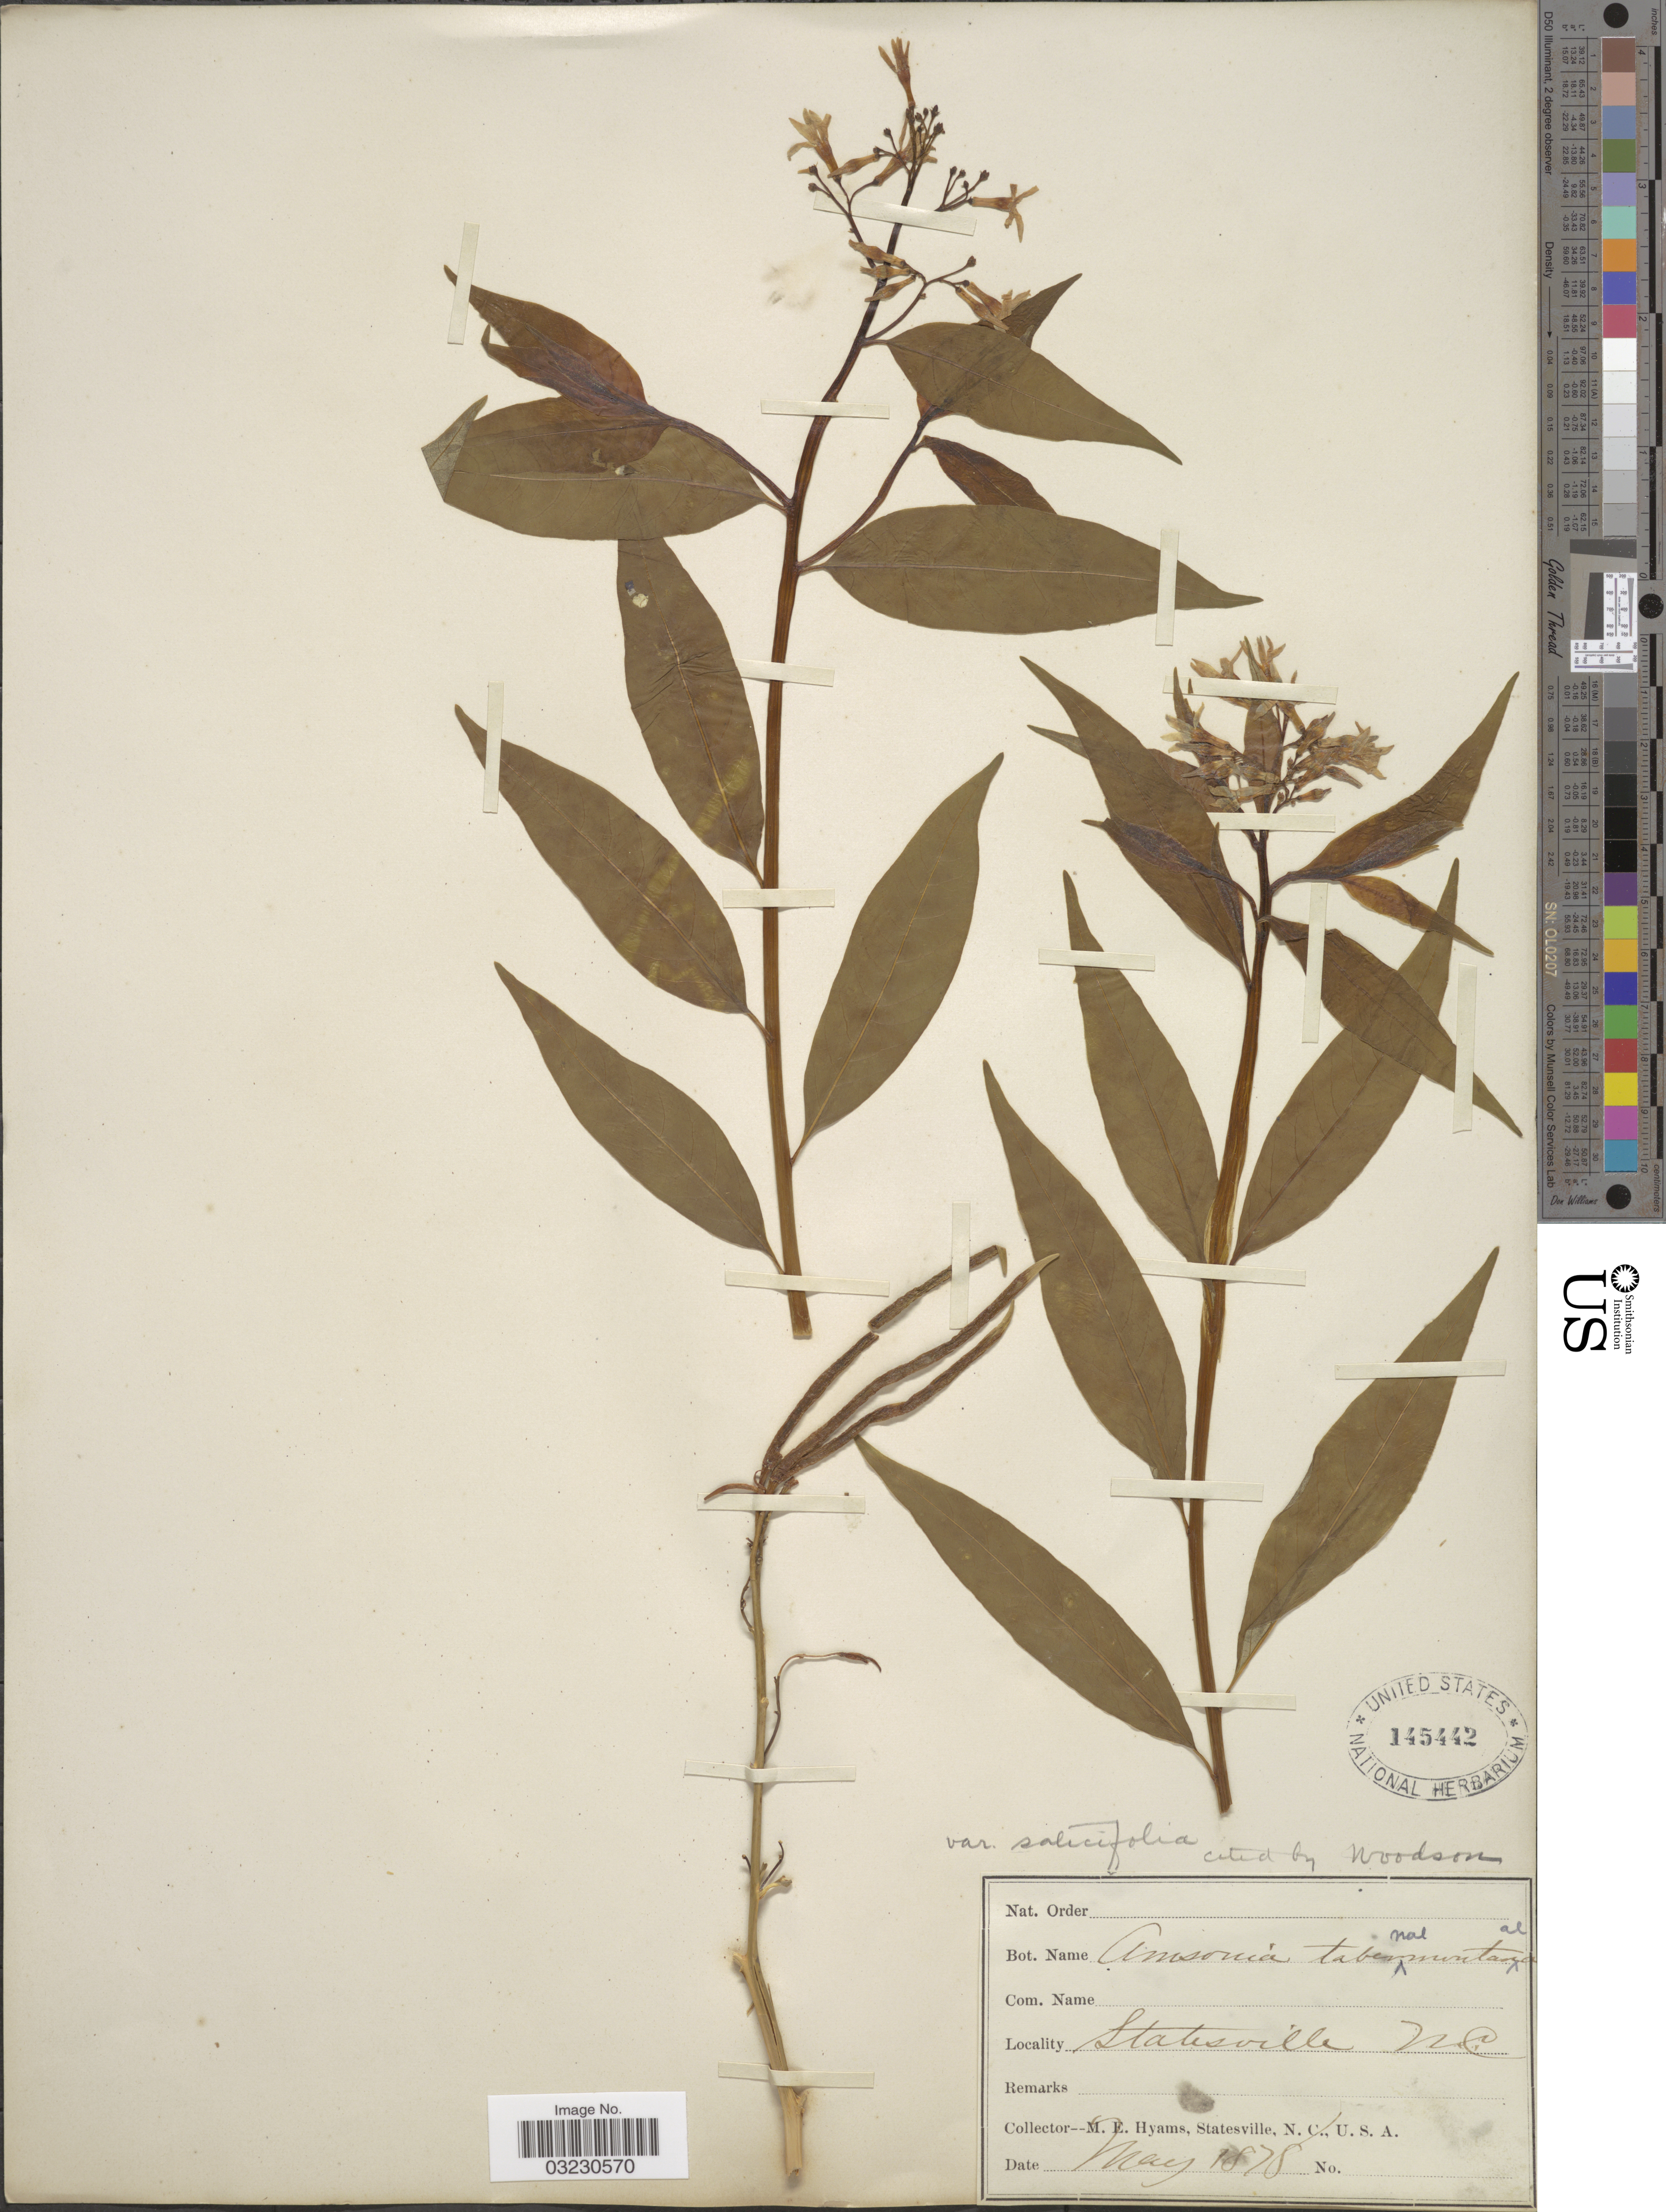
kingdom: Plantae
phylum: Tracheophyta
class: Magnoliopsida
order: Gentianales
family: Apocynaceae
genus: Amsonia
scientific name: Amsonia tabernaemontana var. salicifolia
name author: (Pursh) Woodson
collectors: M. E. Hyams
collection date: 1878-05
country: United States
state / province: North Carolina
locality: Statesville.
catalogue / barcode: US 145442